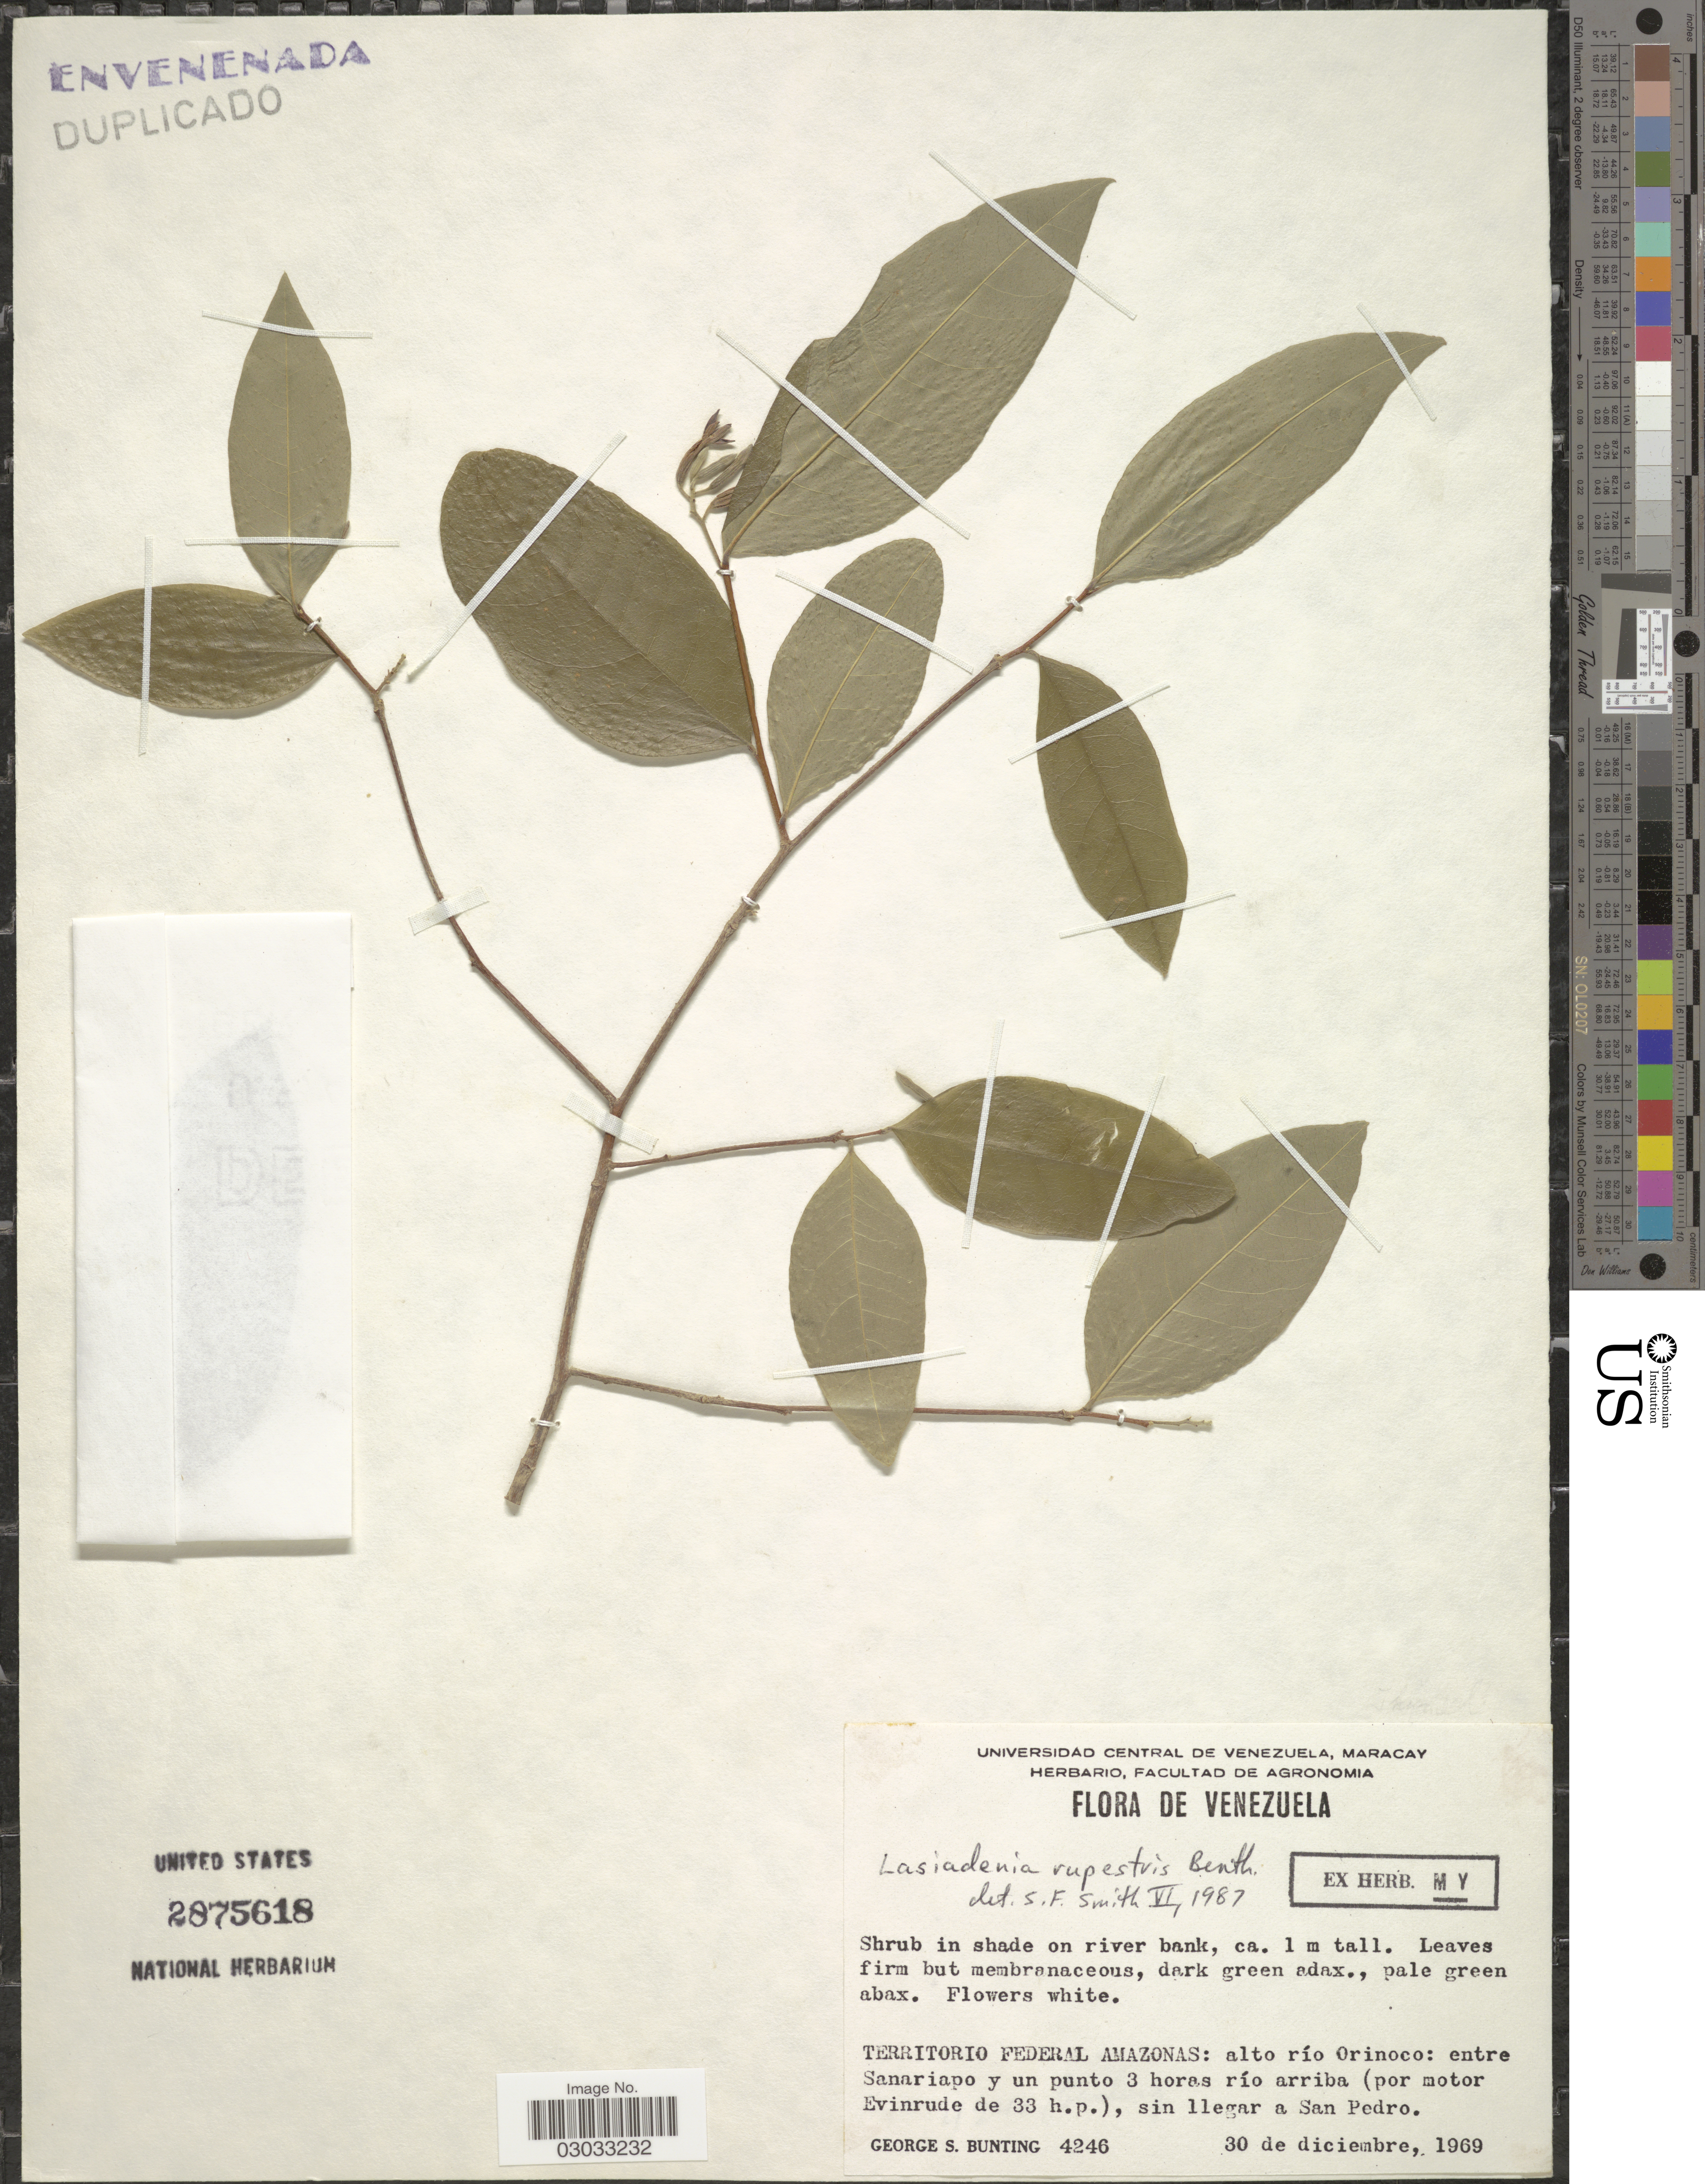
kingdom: Plantae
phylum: Tracheophyta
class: Magnoliopsida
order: Malvales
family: Thymelaeaceae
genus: Lasiadenia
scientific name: Lasiadenia rupestris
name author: Benth.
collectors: G. S. Bunting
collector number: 4246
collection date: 1969-12-30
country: Venezuela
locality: Territorio Federal Amazonas: alto río Orinoco: entre Sanariapo y un punto 3 horas río arriba (por motor Evinrude de 33 h.p.), sin llegar a San Pedro.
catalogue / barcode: US 2875618